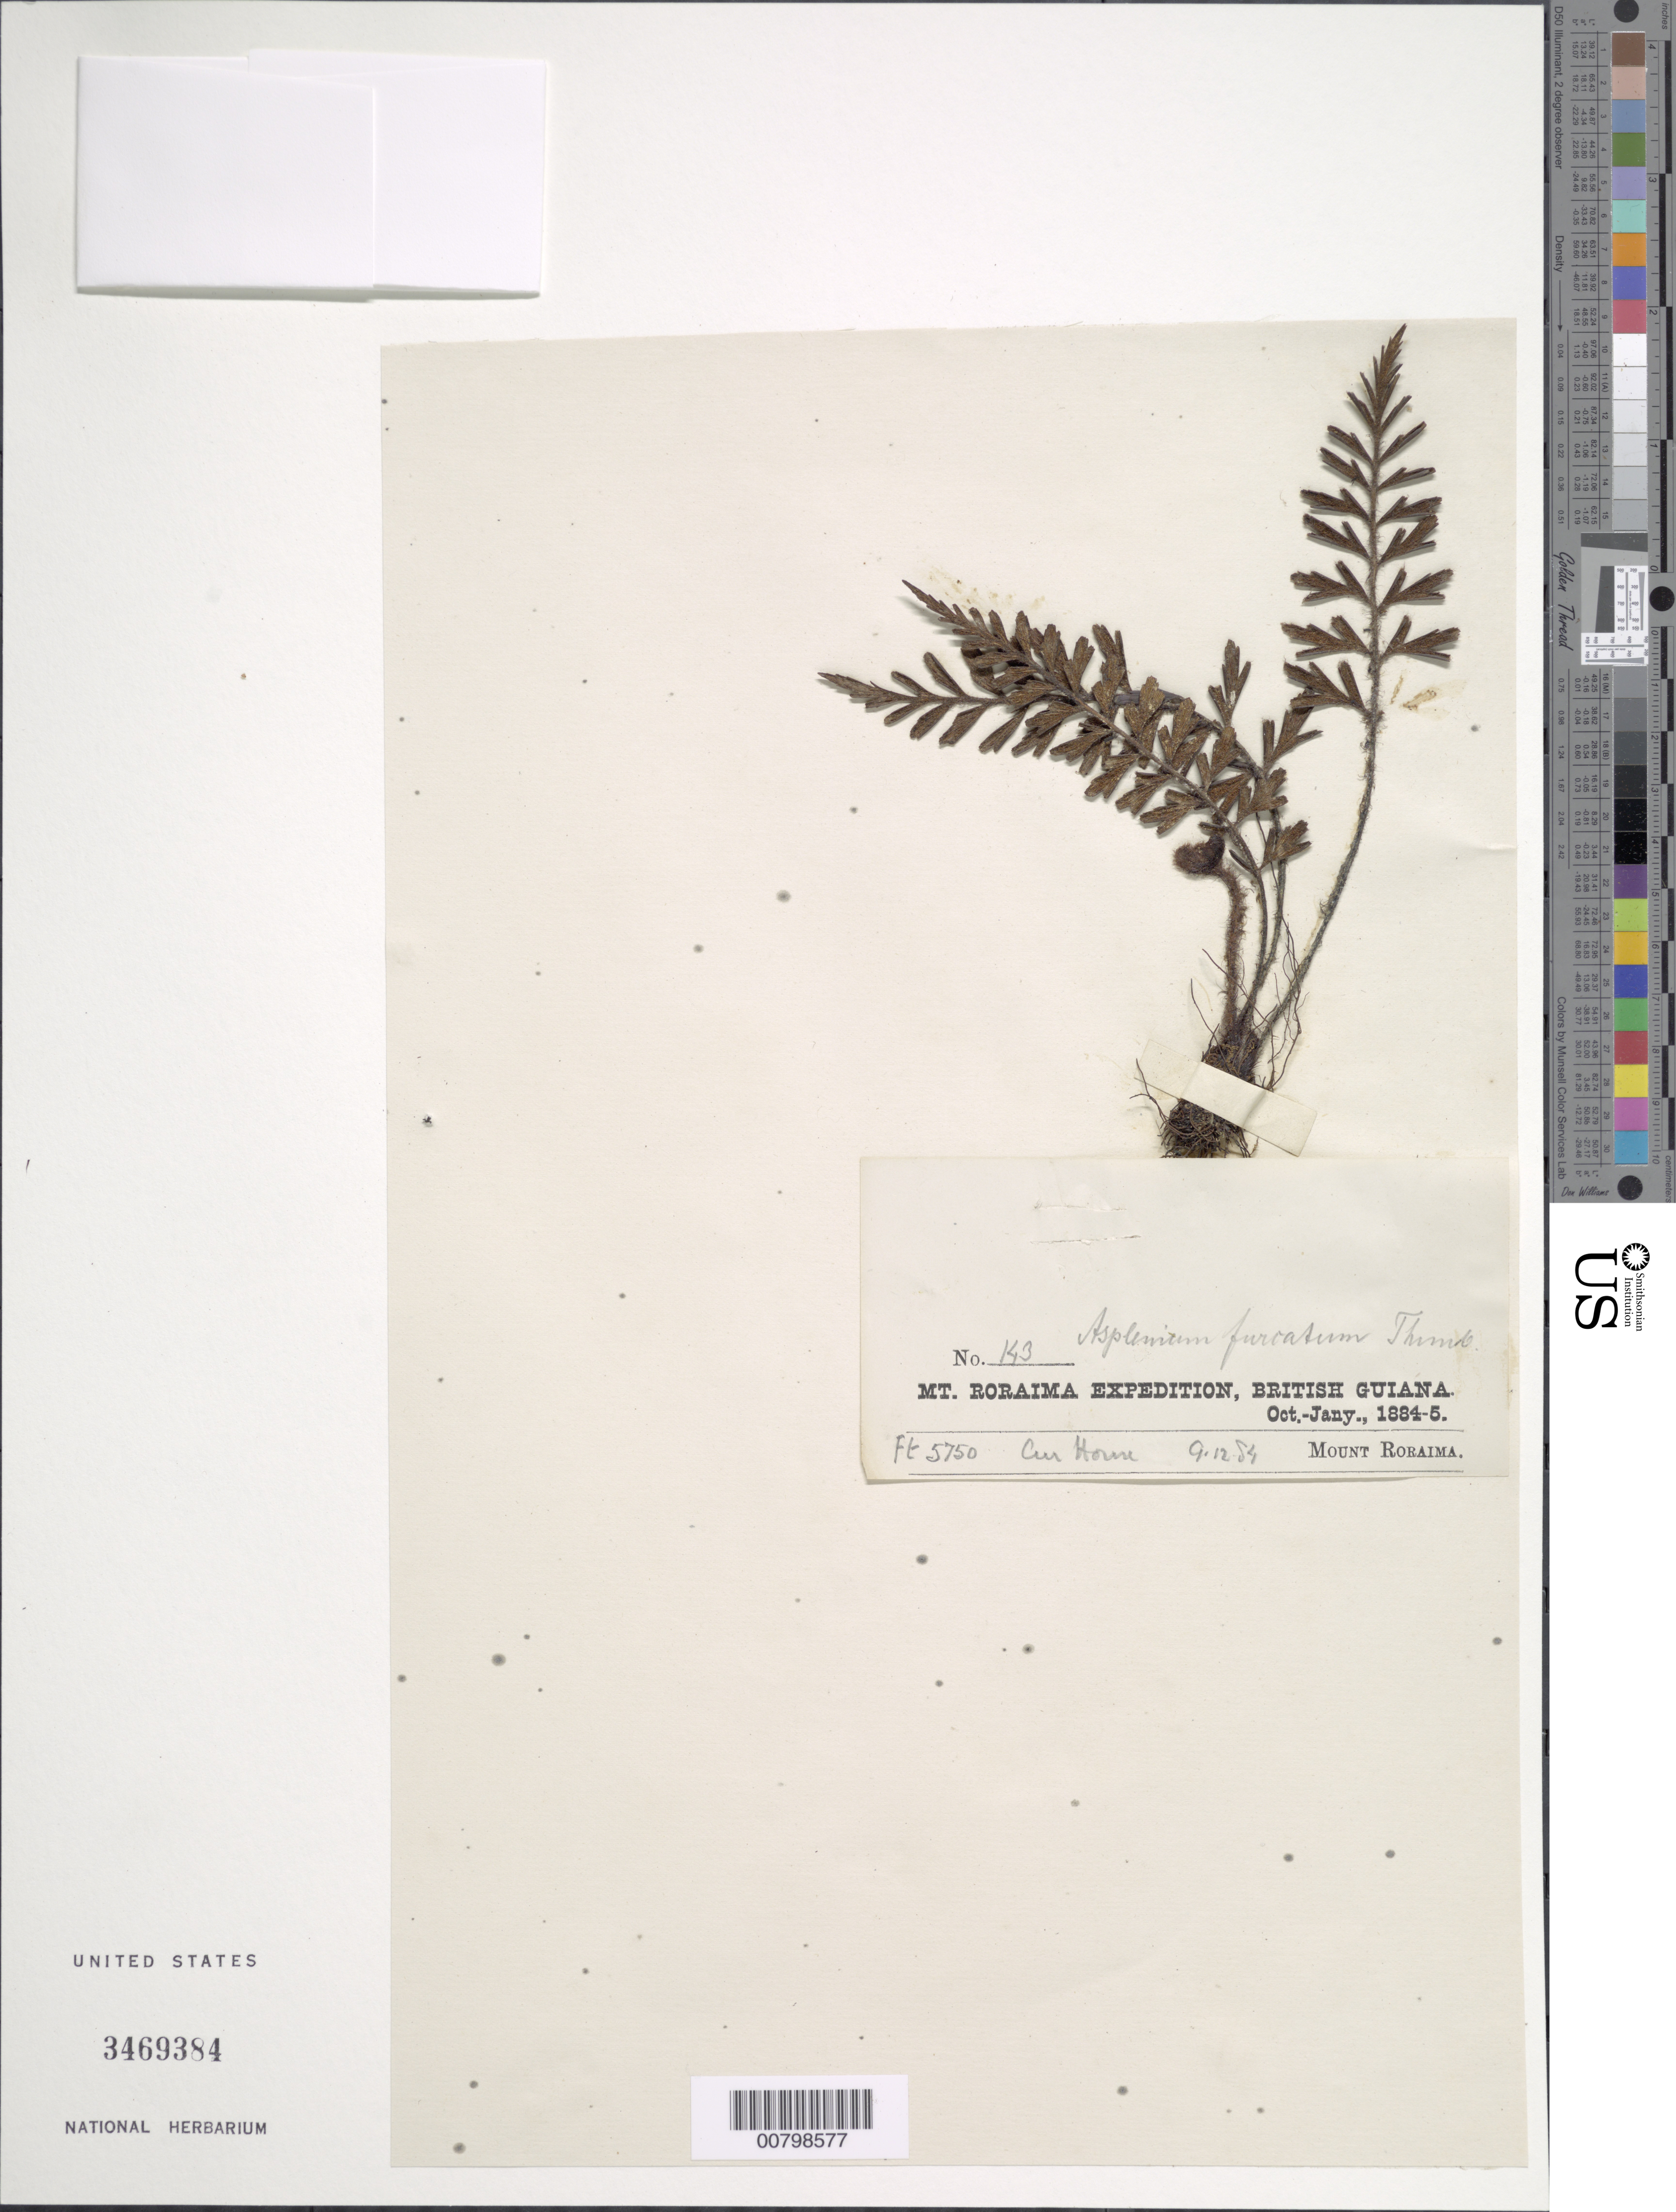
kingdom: Plantae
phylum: Tracheophyta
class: Polypodiopsida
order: Polypodiales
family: Aspleniaceae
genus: Asplenium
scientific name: Asplenium praemorsum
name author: Sw.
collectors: E. F. im Thurn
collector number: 143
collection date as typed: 9 December 1884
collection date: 1884-12-09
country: Guyana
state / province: Cuyuni-Mazaruni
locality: Mt. Roraima, "Our House"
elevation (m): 1753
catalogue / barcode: US 3469384